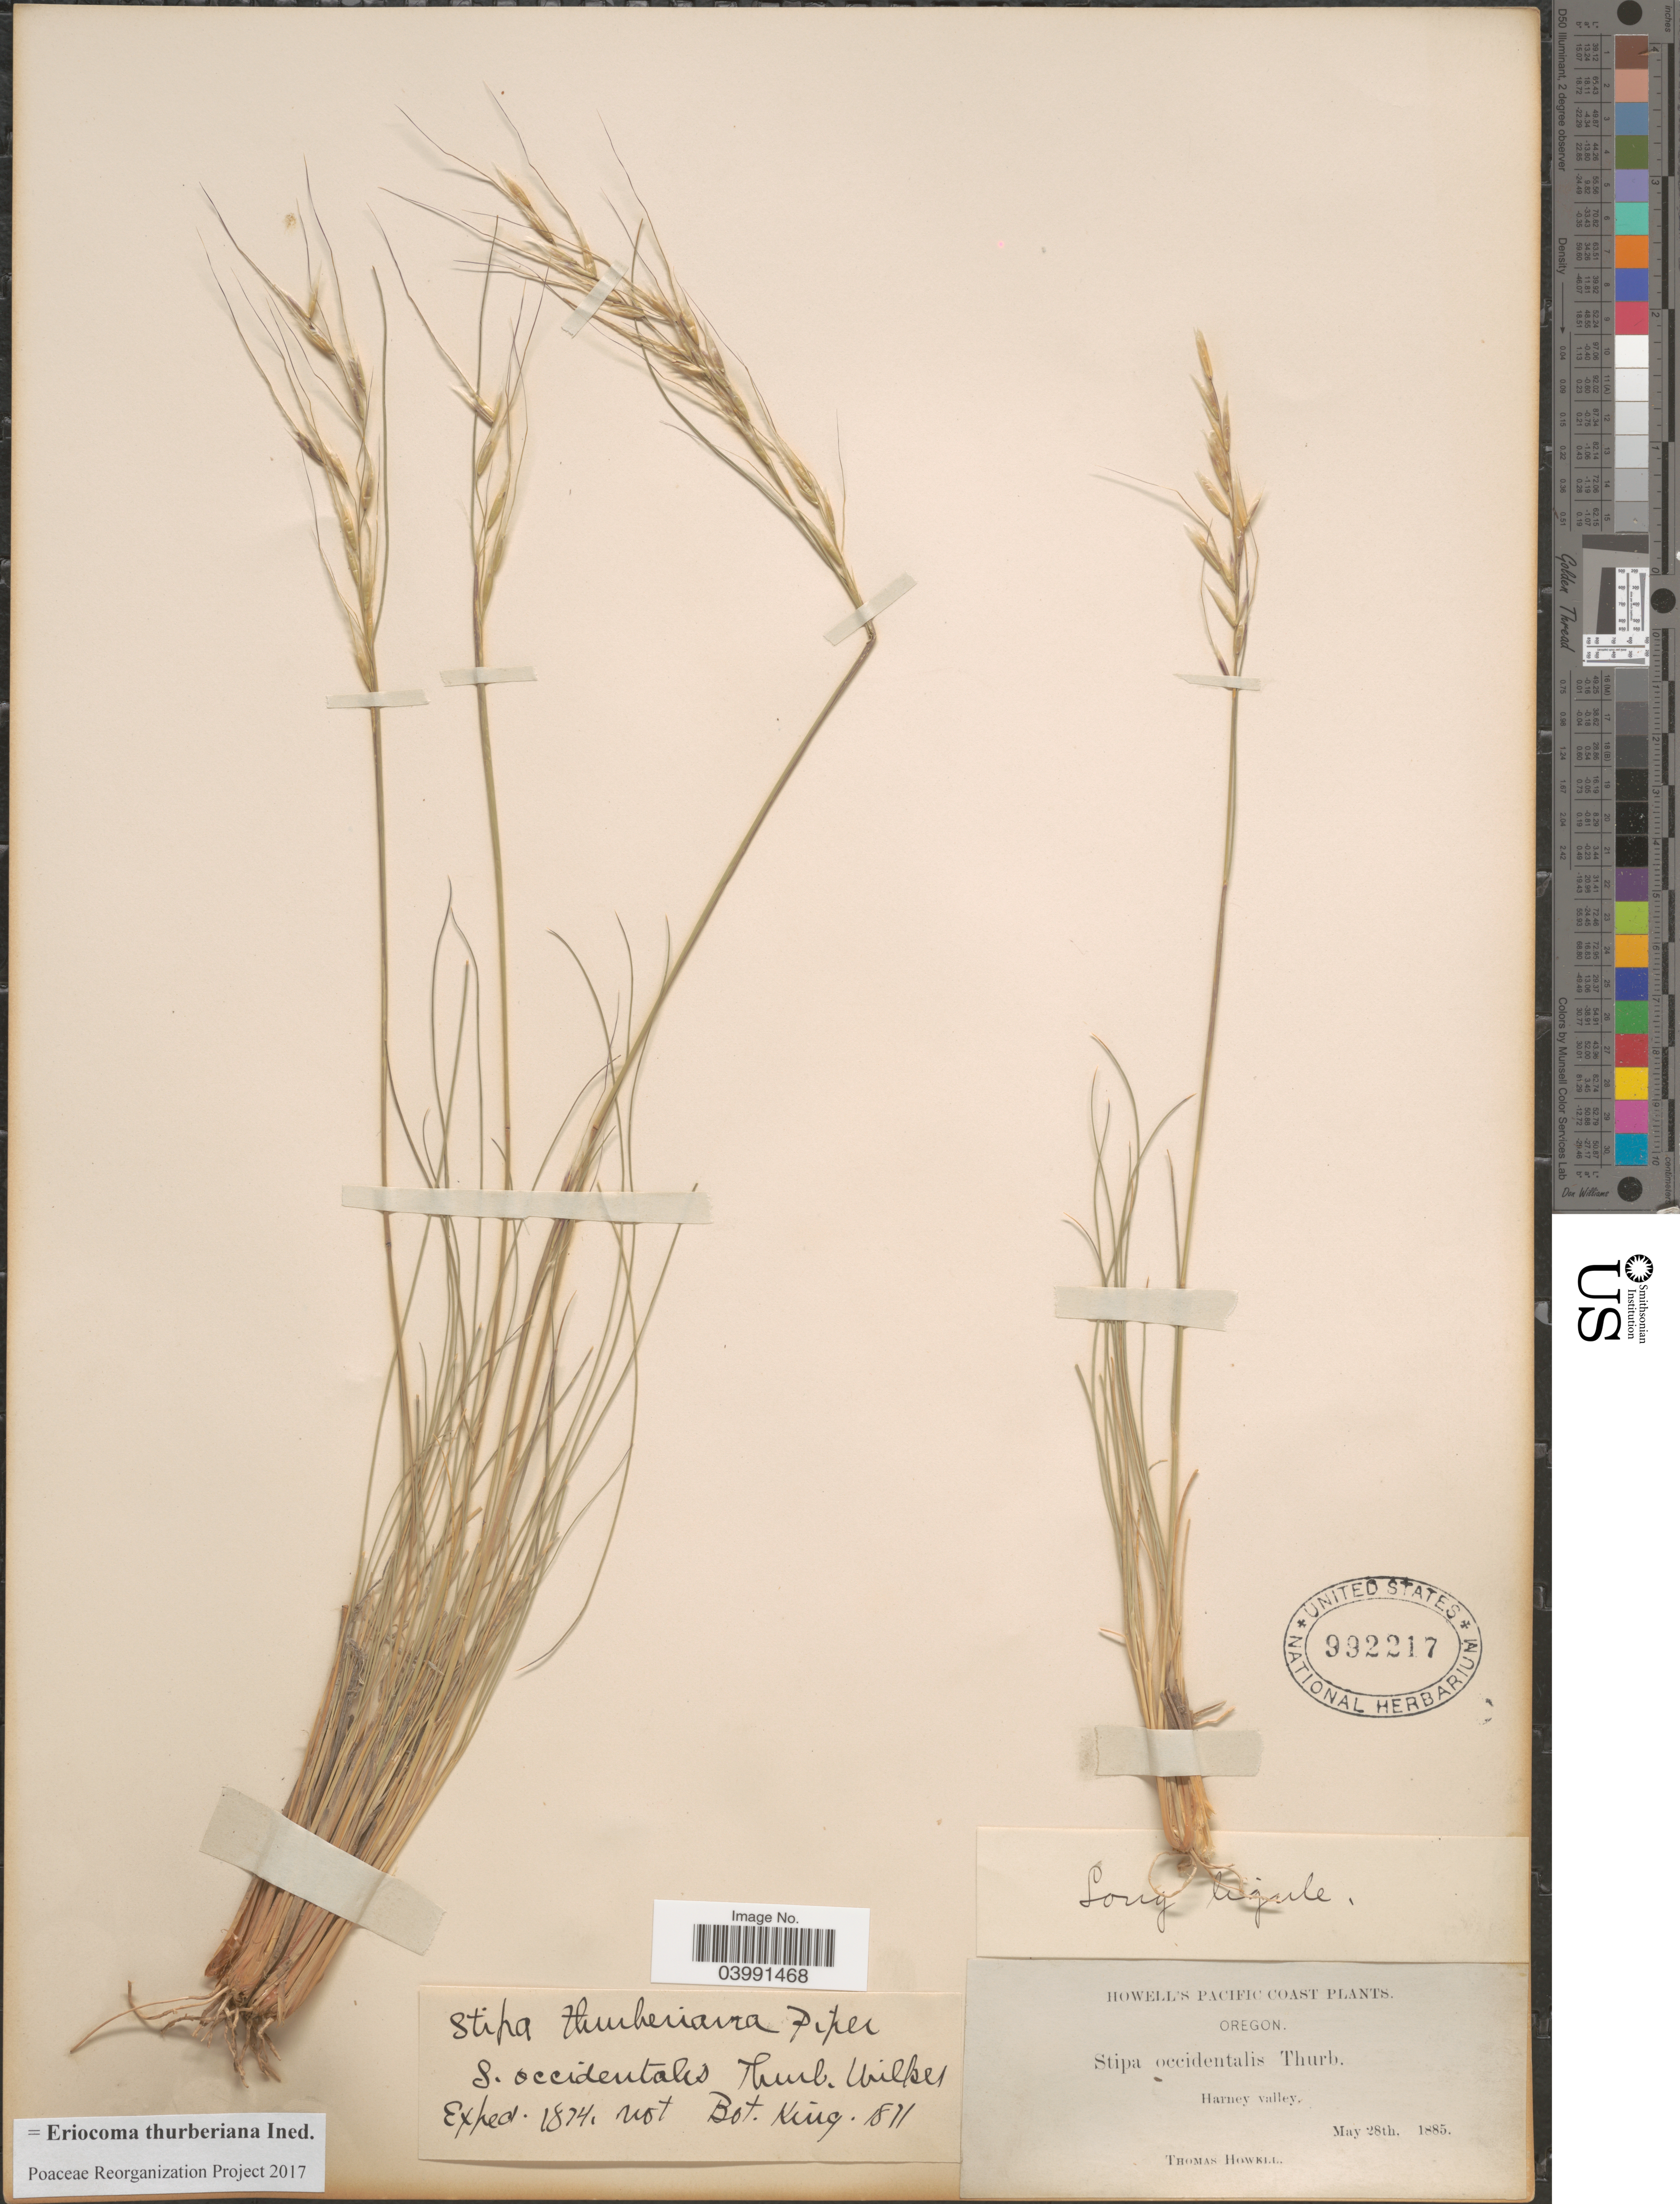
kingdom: Plantae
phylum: Tracheophyta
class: Liliopsida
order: Poales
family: Poaceae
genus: Eriocoma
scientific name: Eriocoma thurberiana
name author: (Piper) Romasch.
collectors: T. Howell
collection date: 1885-05-28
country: United States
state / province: Oregon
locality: Pacific Coast. Harney valley.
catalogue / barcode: US 992217